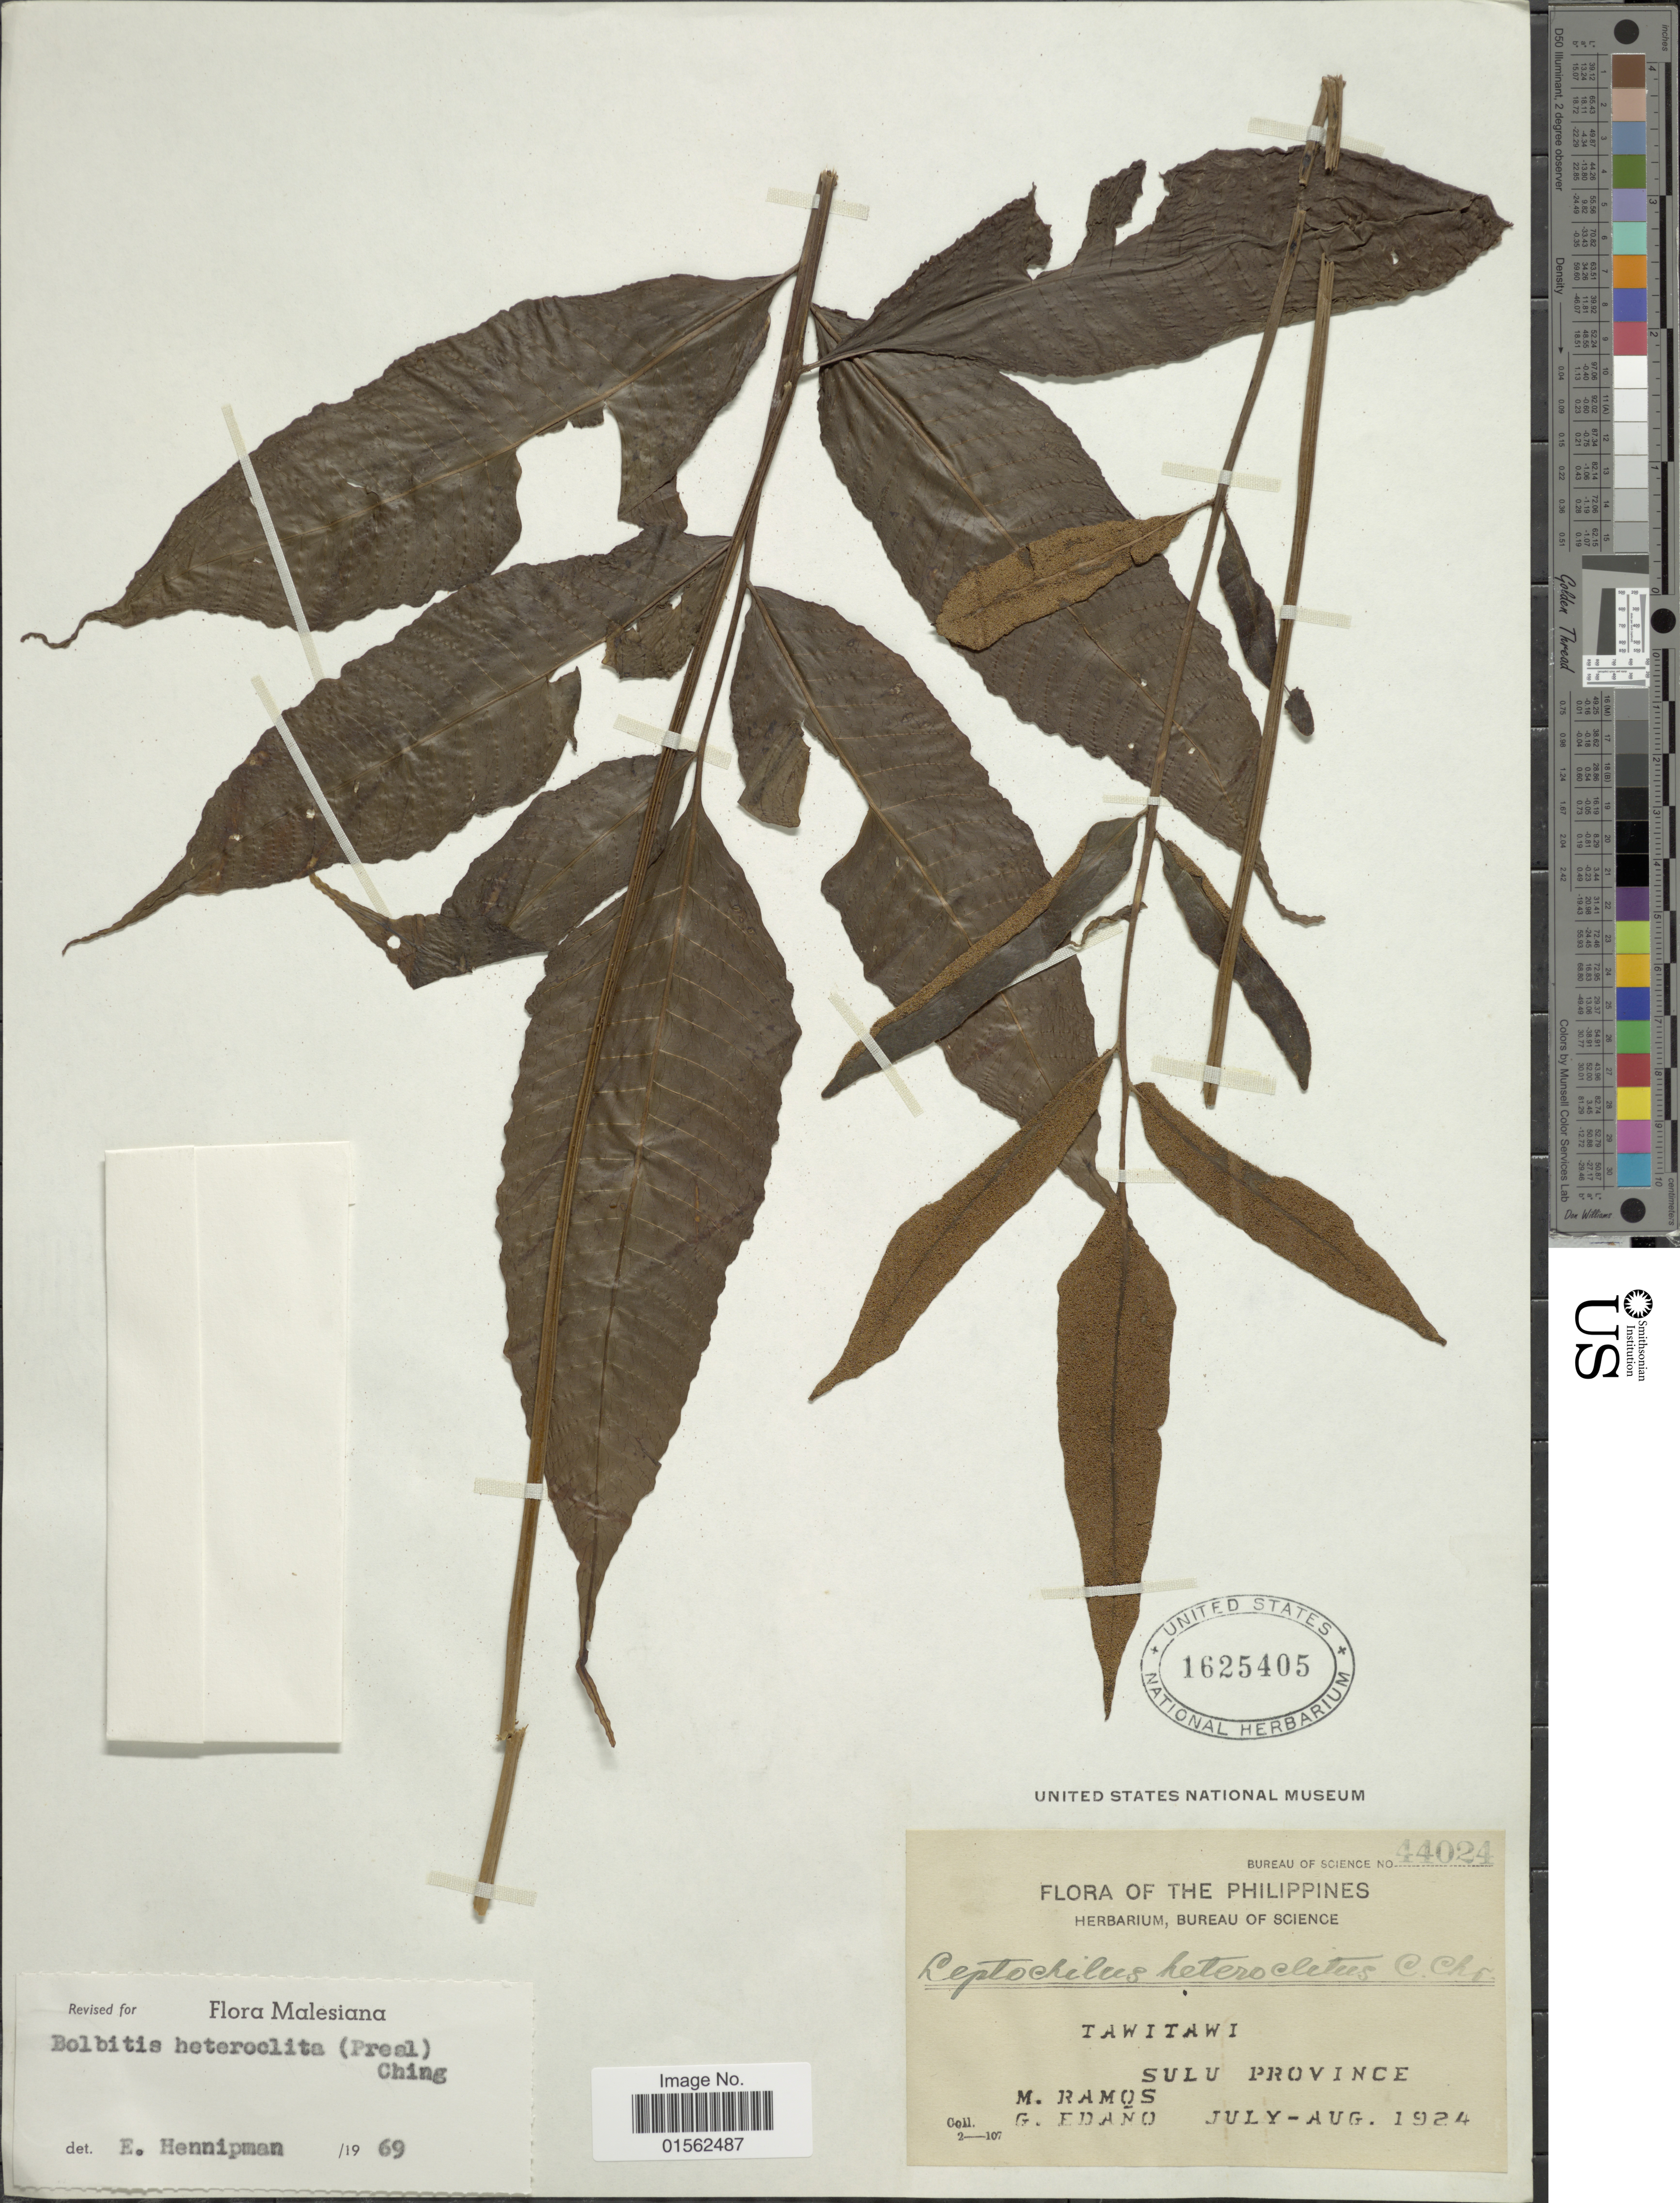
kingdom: Plantae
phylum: Tracheophyta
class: Polypodiopsida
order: Polypodiales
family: Dryopteridaceae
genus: Bolbitis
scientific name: Bolbitis heteroclita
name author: (C. Presl) Ching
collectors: M. Ramos & G. Edaño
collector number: Bureau of Science 44024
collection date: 1924-07/1924-08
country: Philippines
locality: Tawitawi, Sulu Province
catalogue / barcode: US 1625405